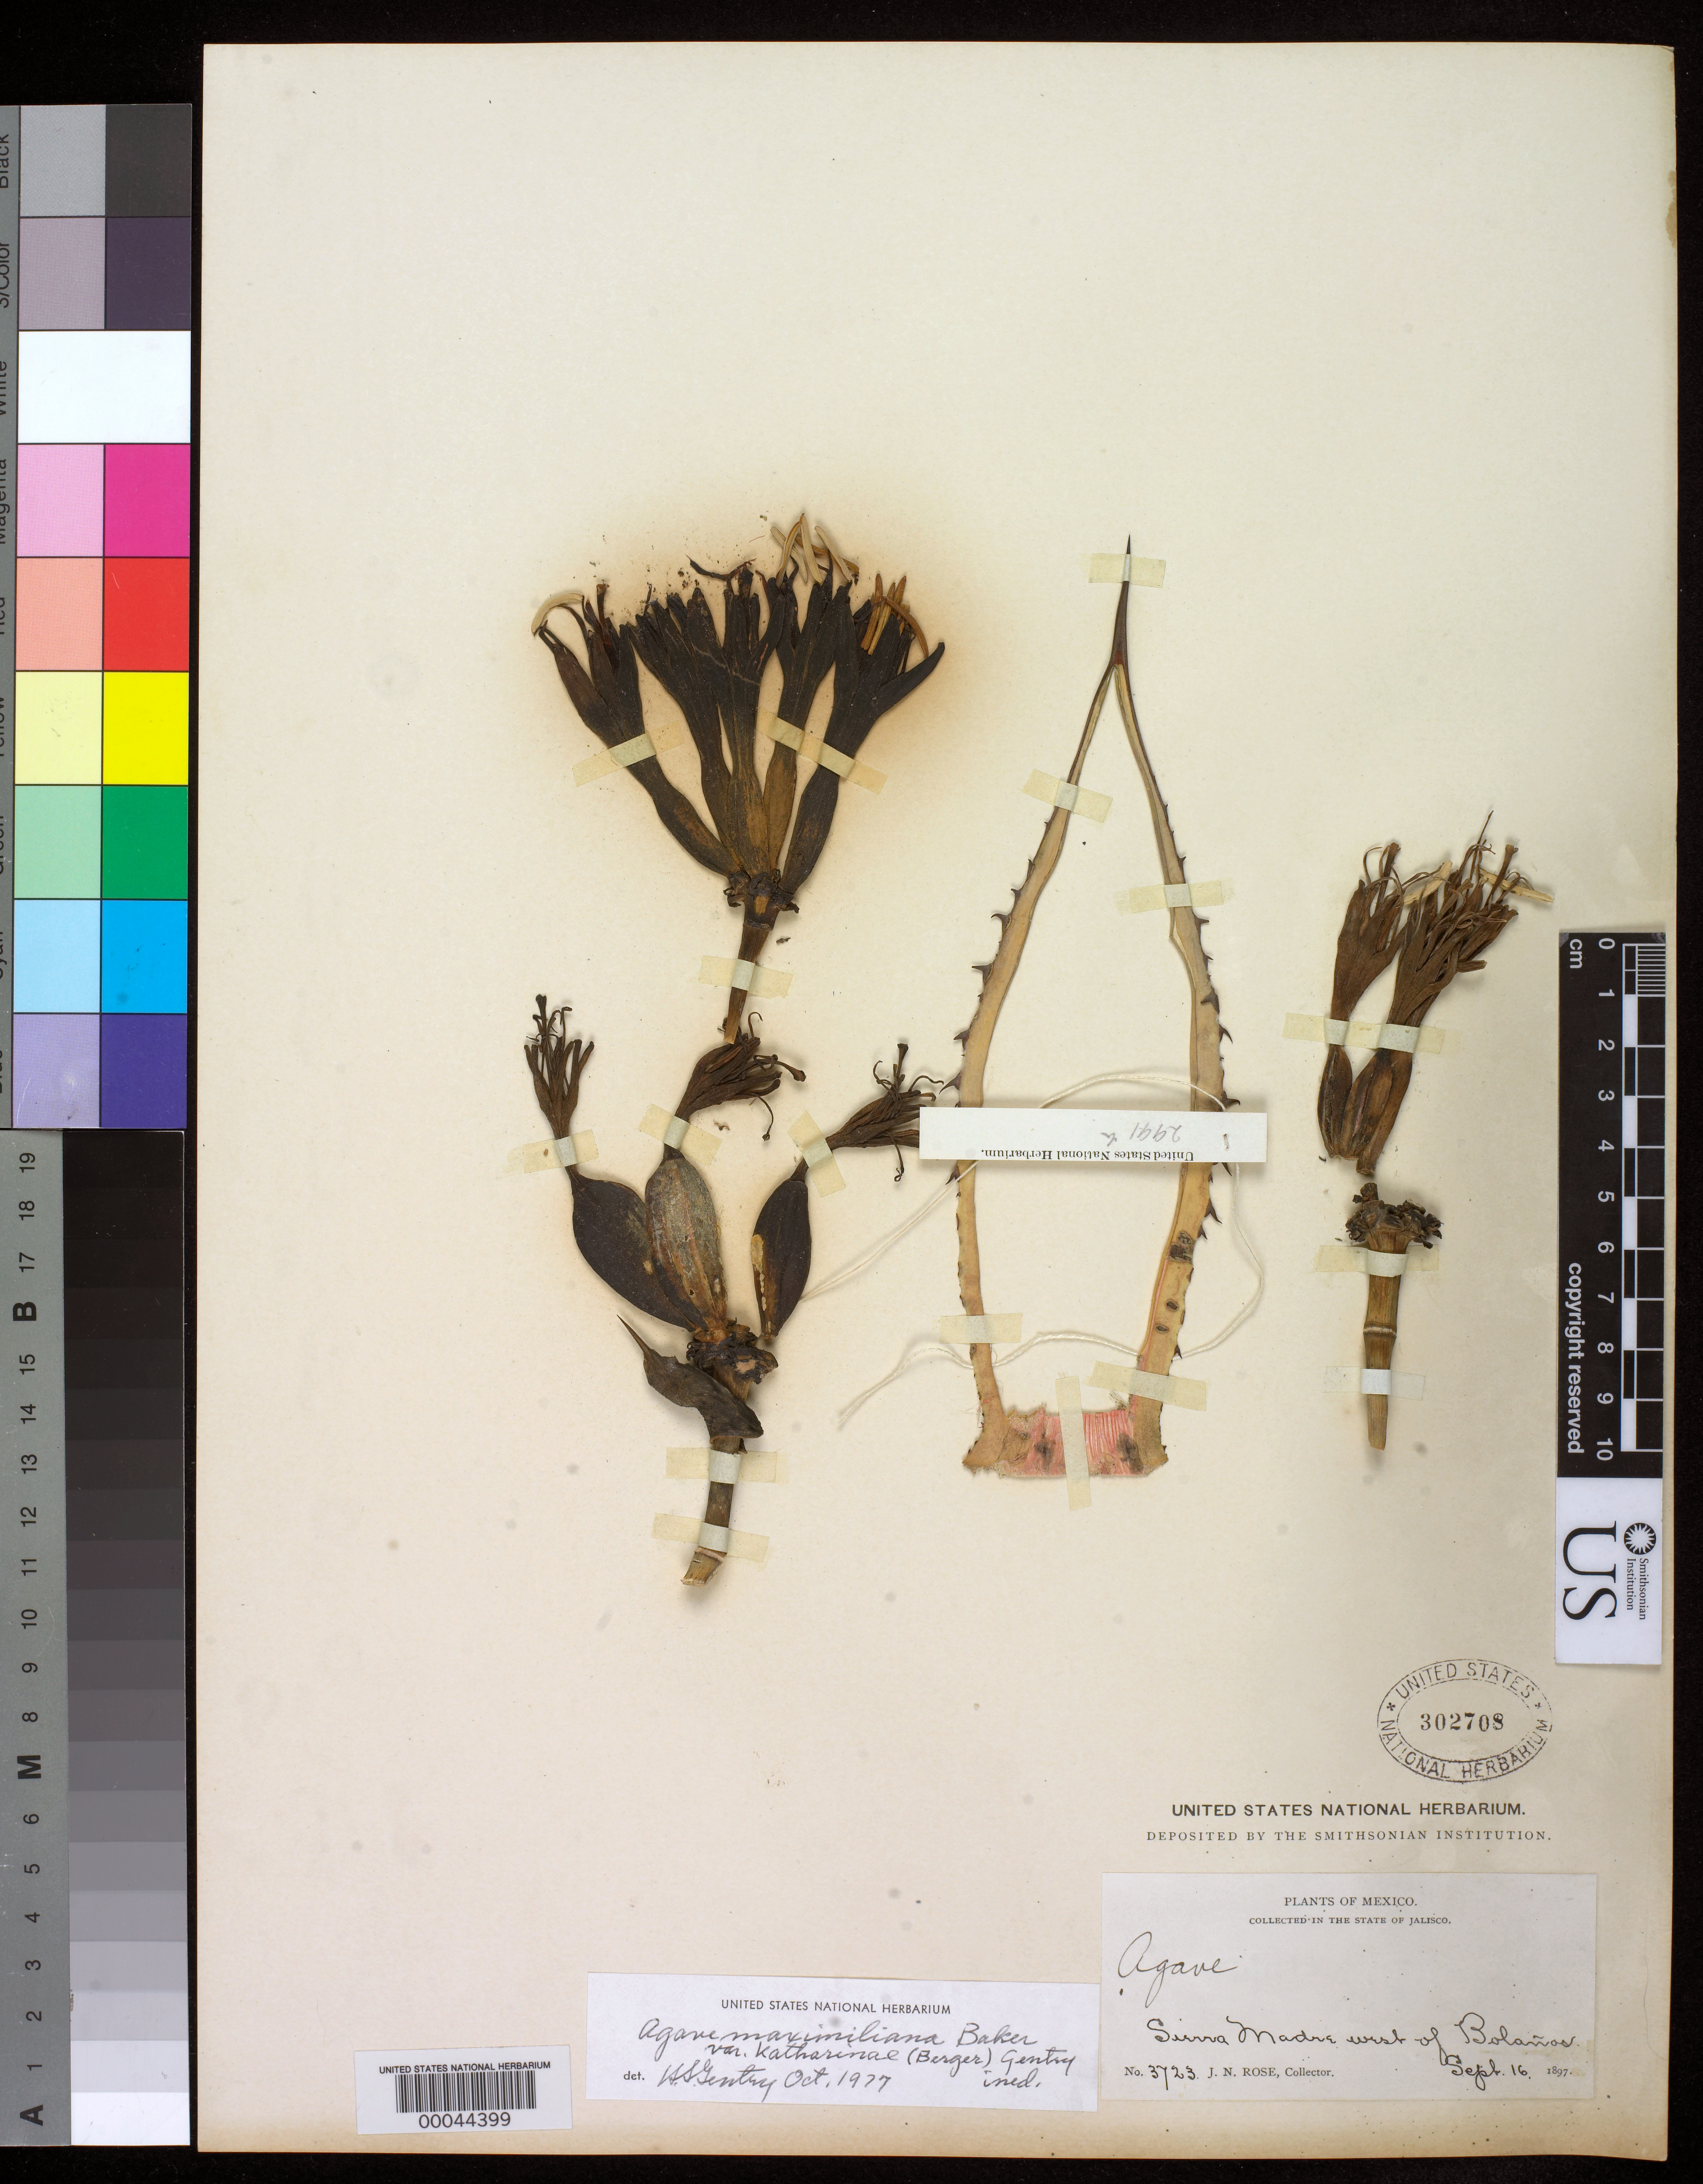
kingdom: Plantae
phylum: Tracheophyta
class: Liliopsida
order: Asparagales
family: Asparagaceae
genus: Agave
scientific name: Agave maximiliana var. katherinae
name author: (A. Berger) Gentry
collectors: J. N. Rose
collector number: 3723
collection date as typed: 16 Sep 1897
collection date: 1897-09-16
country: Mexico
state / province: Jalisco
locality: Sierra Madre W of Bolanos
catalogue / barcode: US 302708